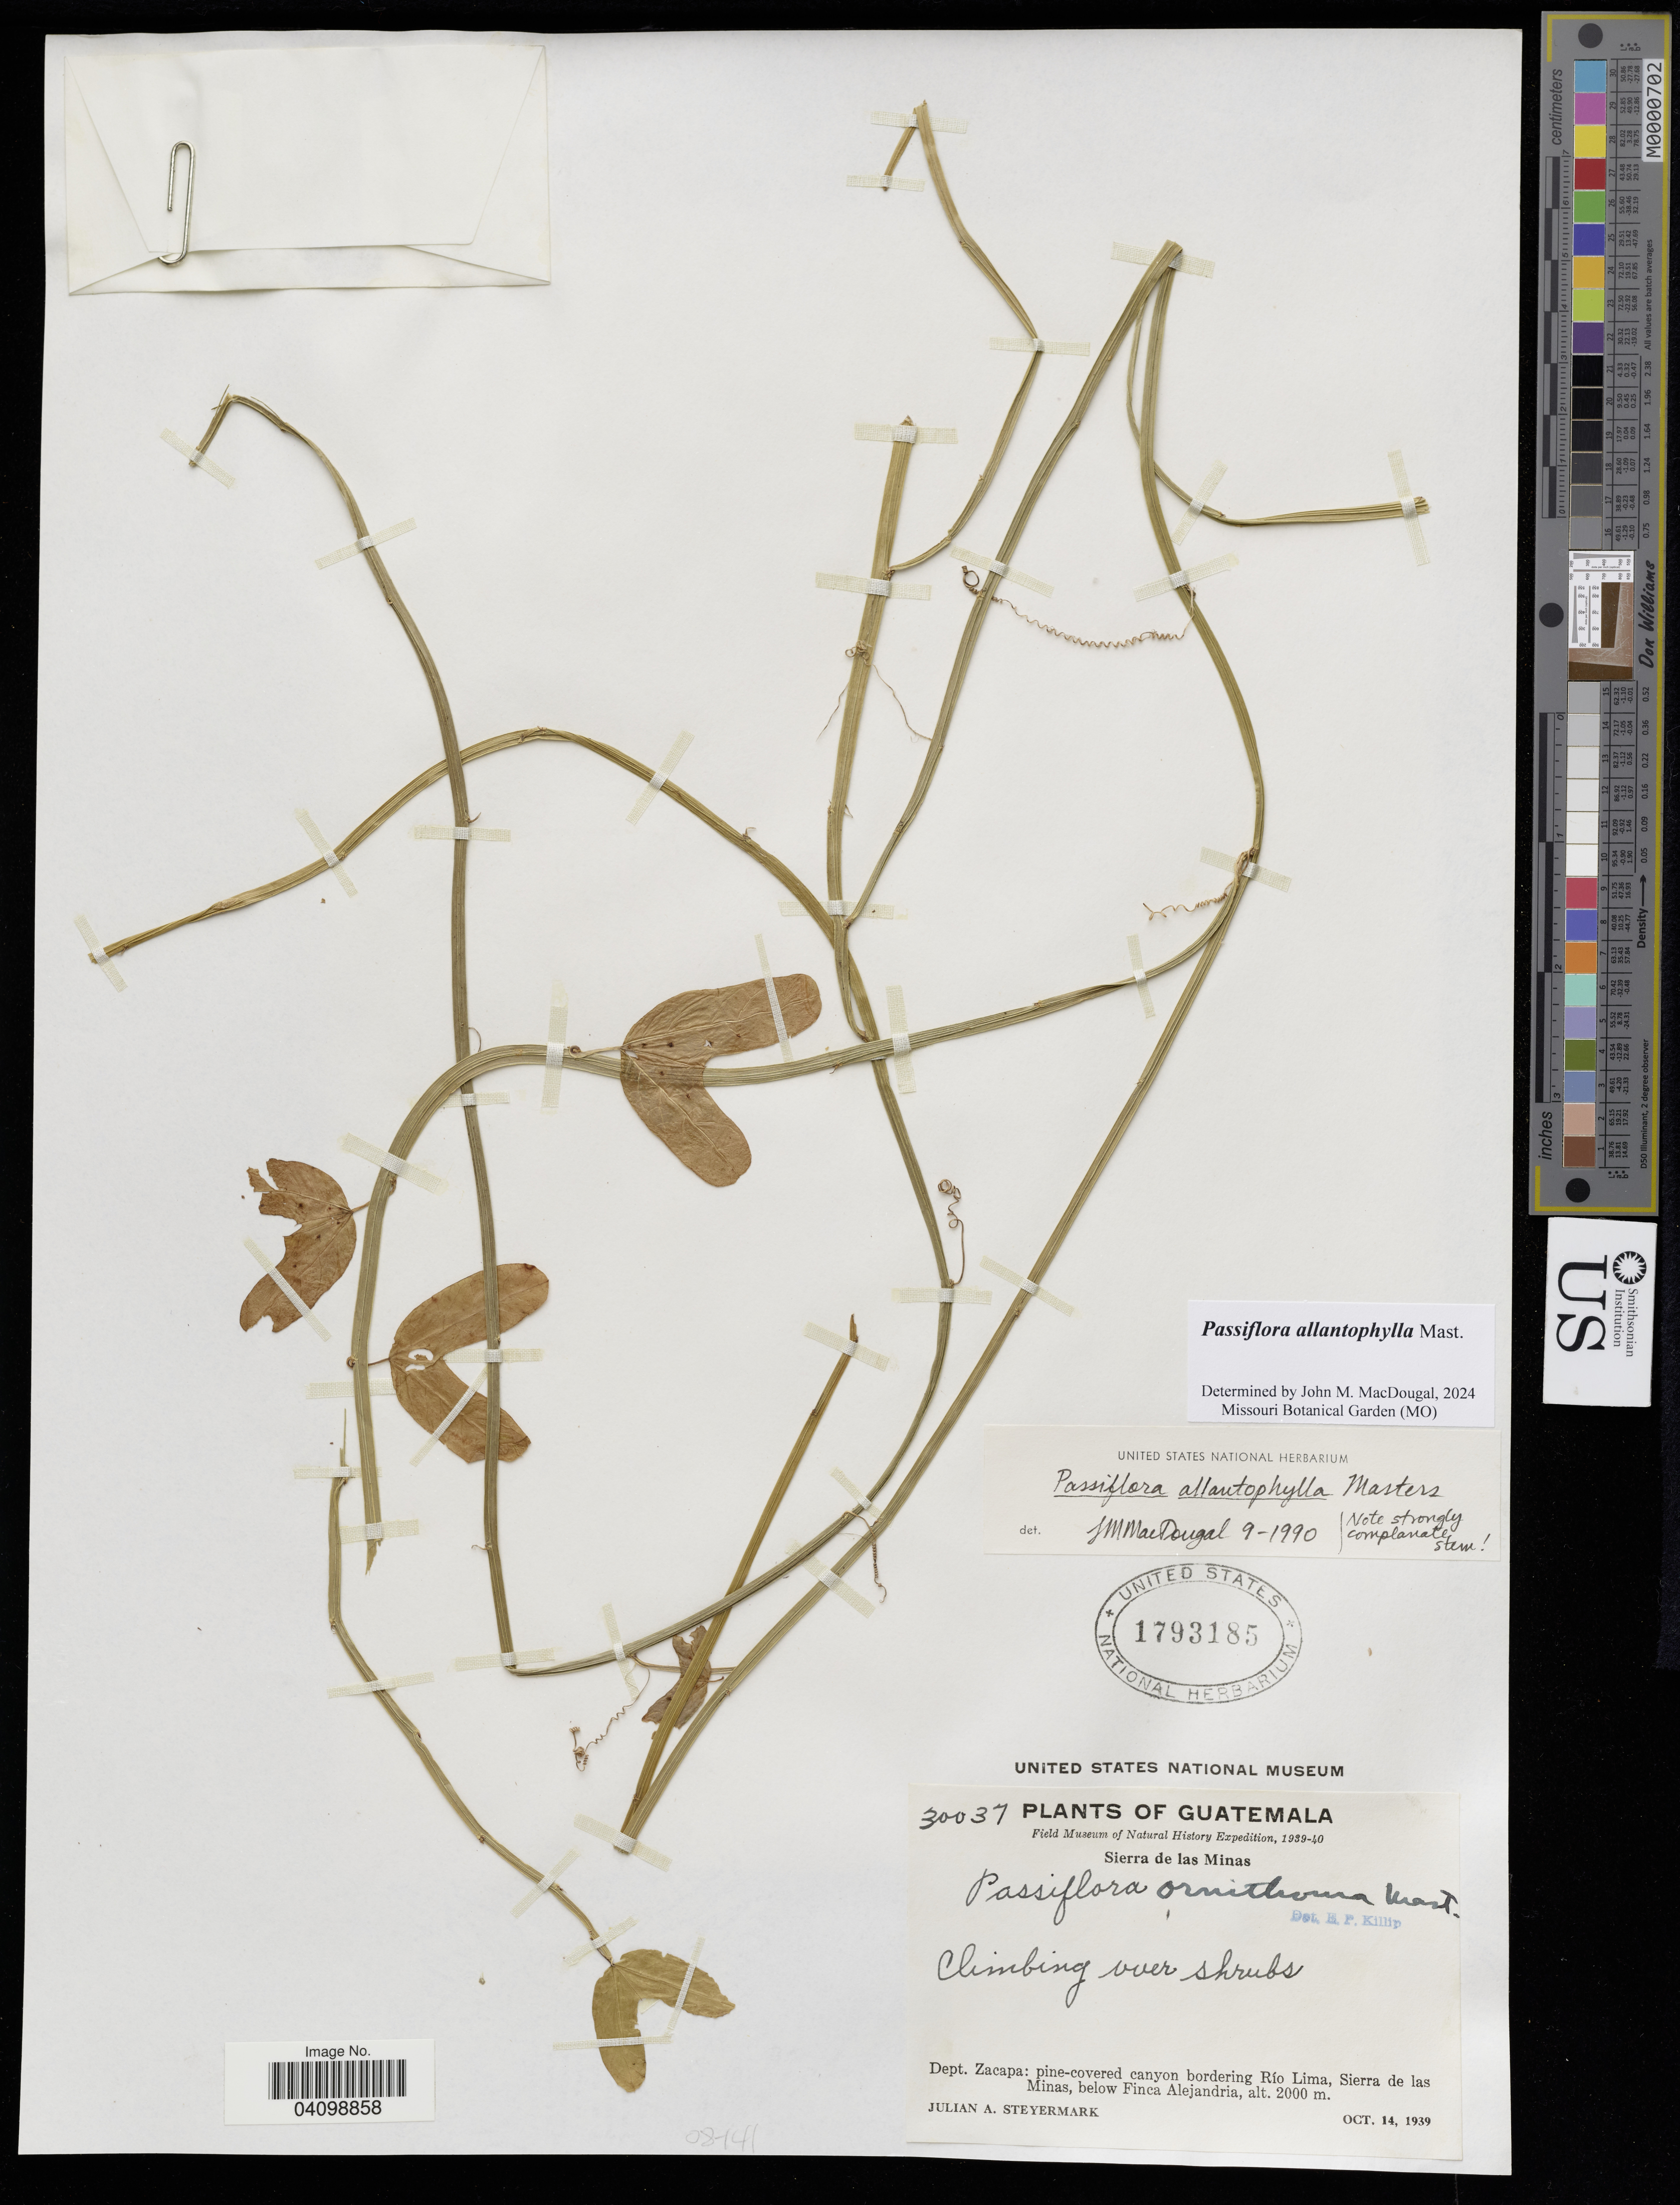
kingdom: Plantae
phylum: Tracheophyta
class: Magnoliopsida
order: Malpighiales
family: Passifloraceae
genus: Passiflora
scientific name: Passiflora allantophylla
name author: Mast. in Donn. Sm.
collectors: J. Steyermark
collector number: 30037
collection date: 1939-10-14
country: Guatemala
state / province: Zacapa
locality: Sierra de las Minas. Pine-covered canyon bordering Río Lima, Sierra de las Minas, nelow Alegandria.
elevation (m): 2000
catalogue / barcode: US 1793185